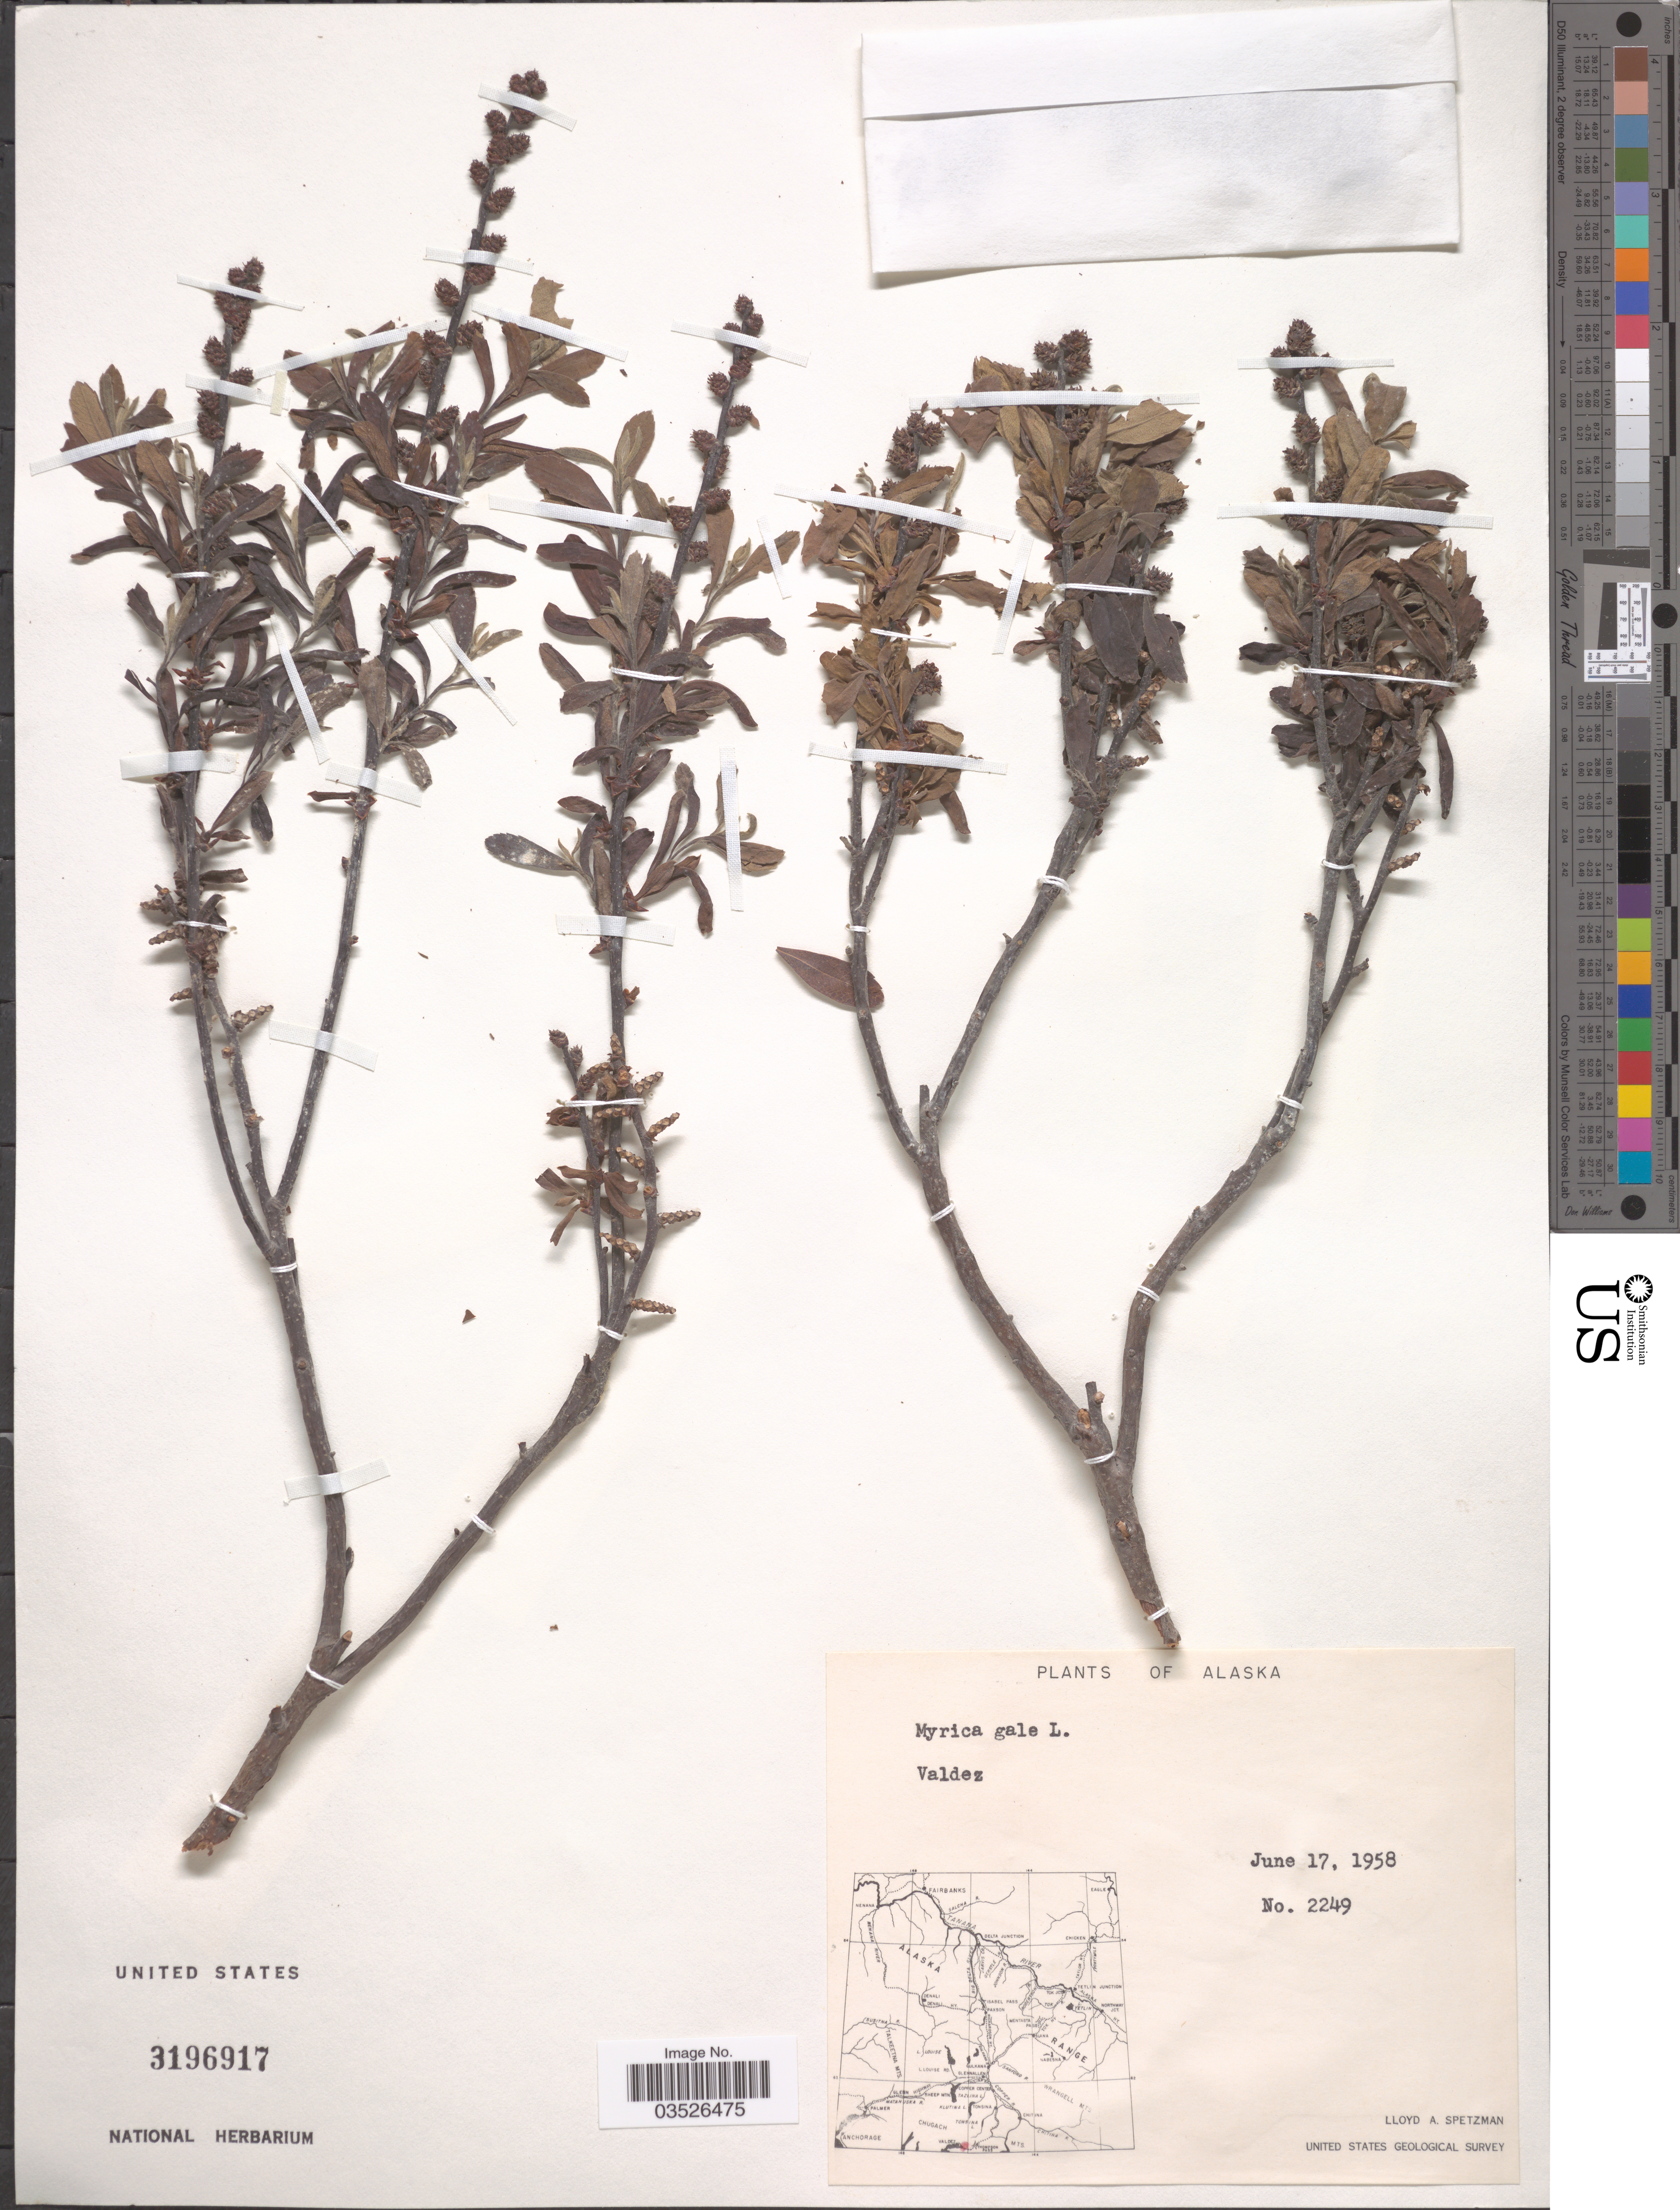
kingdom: Plantae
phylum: Tracheophyta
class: Magnoliopsida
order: Fagales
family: Myricaceae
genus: Myrica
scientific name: Myrica gale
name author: L.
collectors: L. Spetzman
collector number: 2249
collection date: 1958-06-17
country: United States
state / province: Alaska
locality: Valdez.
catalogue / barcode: US 3196917